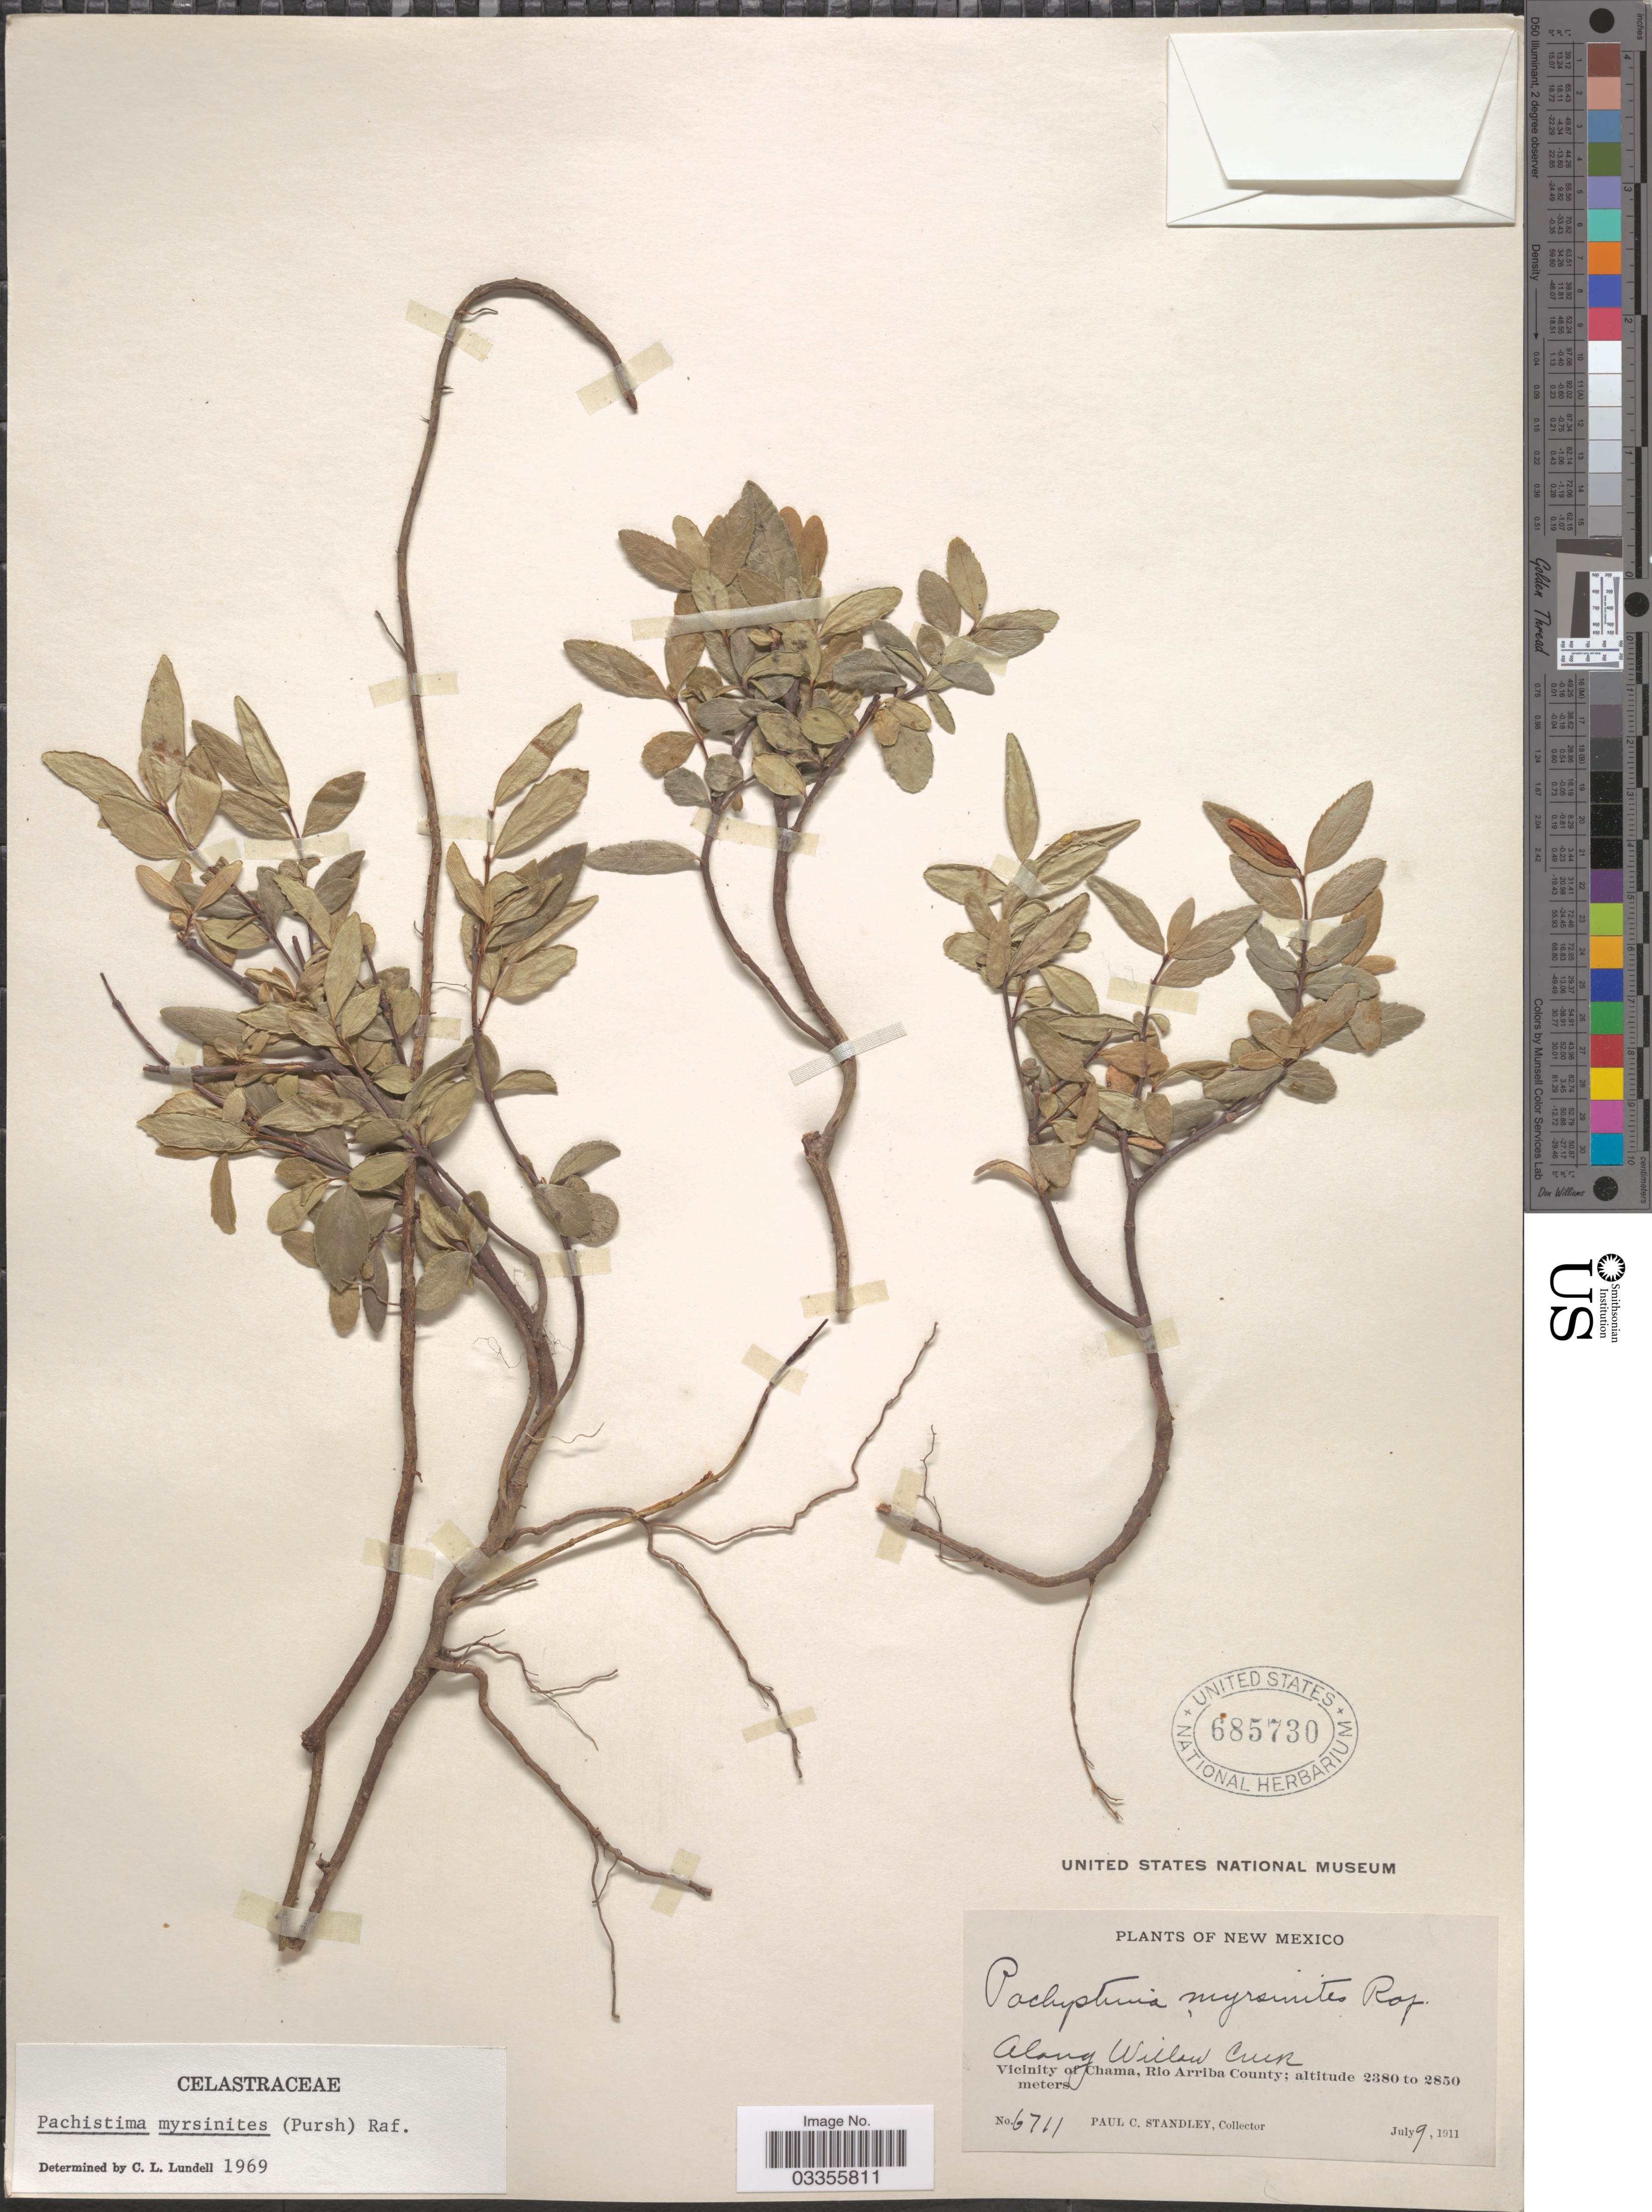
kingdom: Plantae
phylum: Tracheophyta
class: Magnoliopsida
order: Celastrales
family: Celastraceae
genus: Paxistima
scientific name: Paxistima myrsinites subsp. myrsinites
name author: (Pursh) Raf.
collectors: P. C. Standley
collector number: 6711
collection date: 1911-07-09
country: United States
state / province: New Mexico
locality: Allong Willow Creek. Vicinity of Chama, Rio Arriba County.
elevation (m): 2380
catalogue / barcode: US 685730